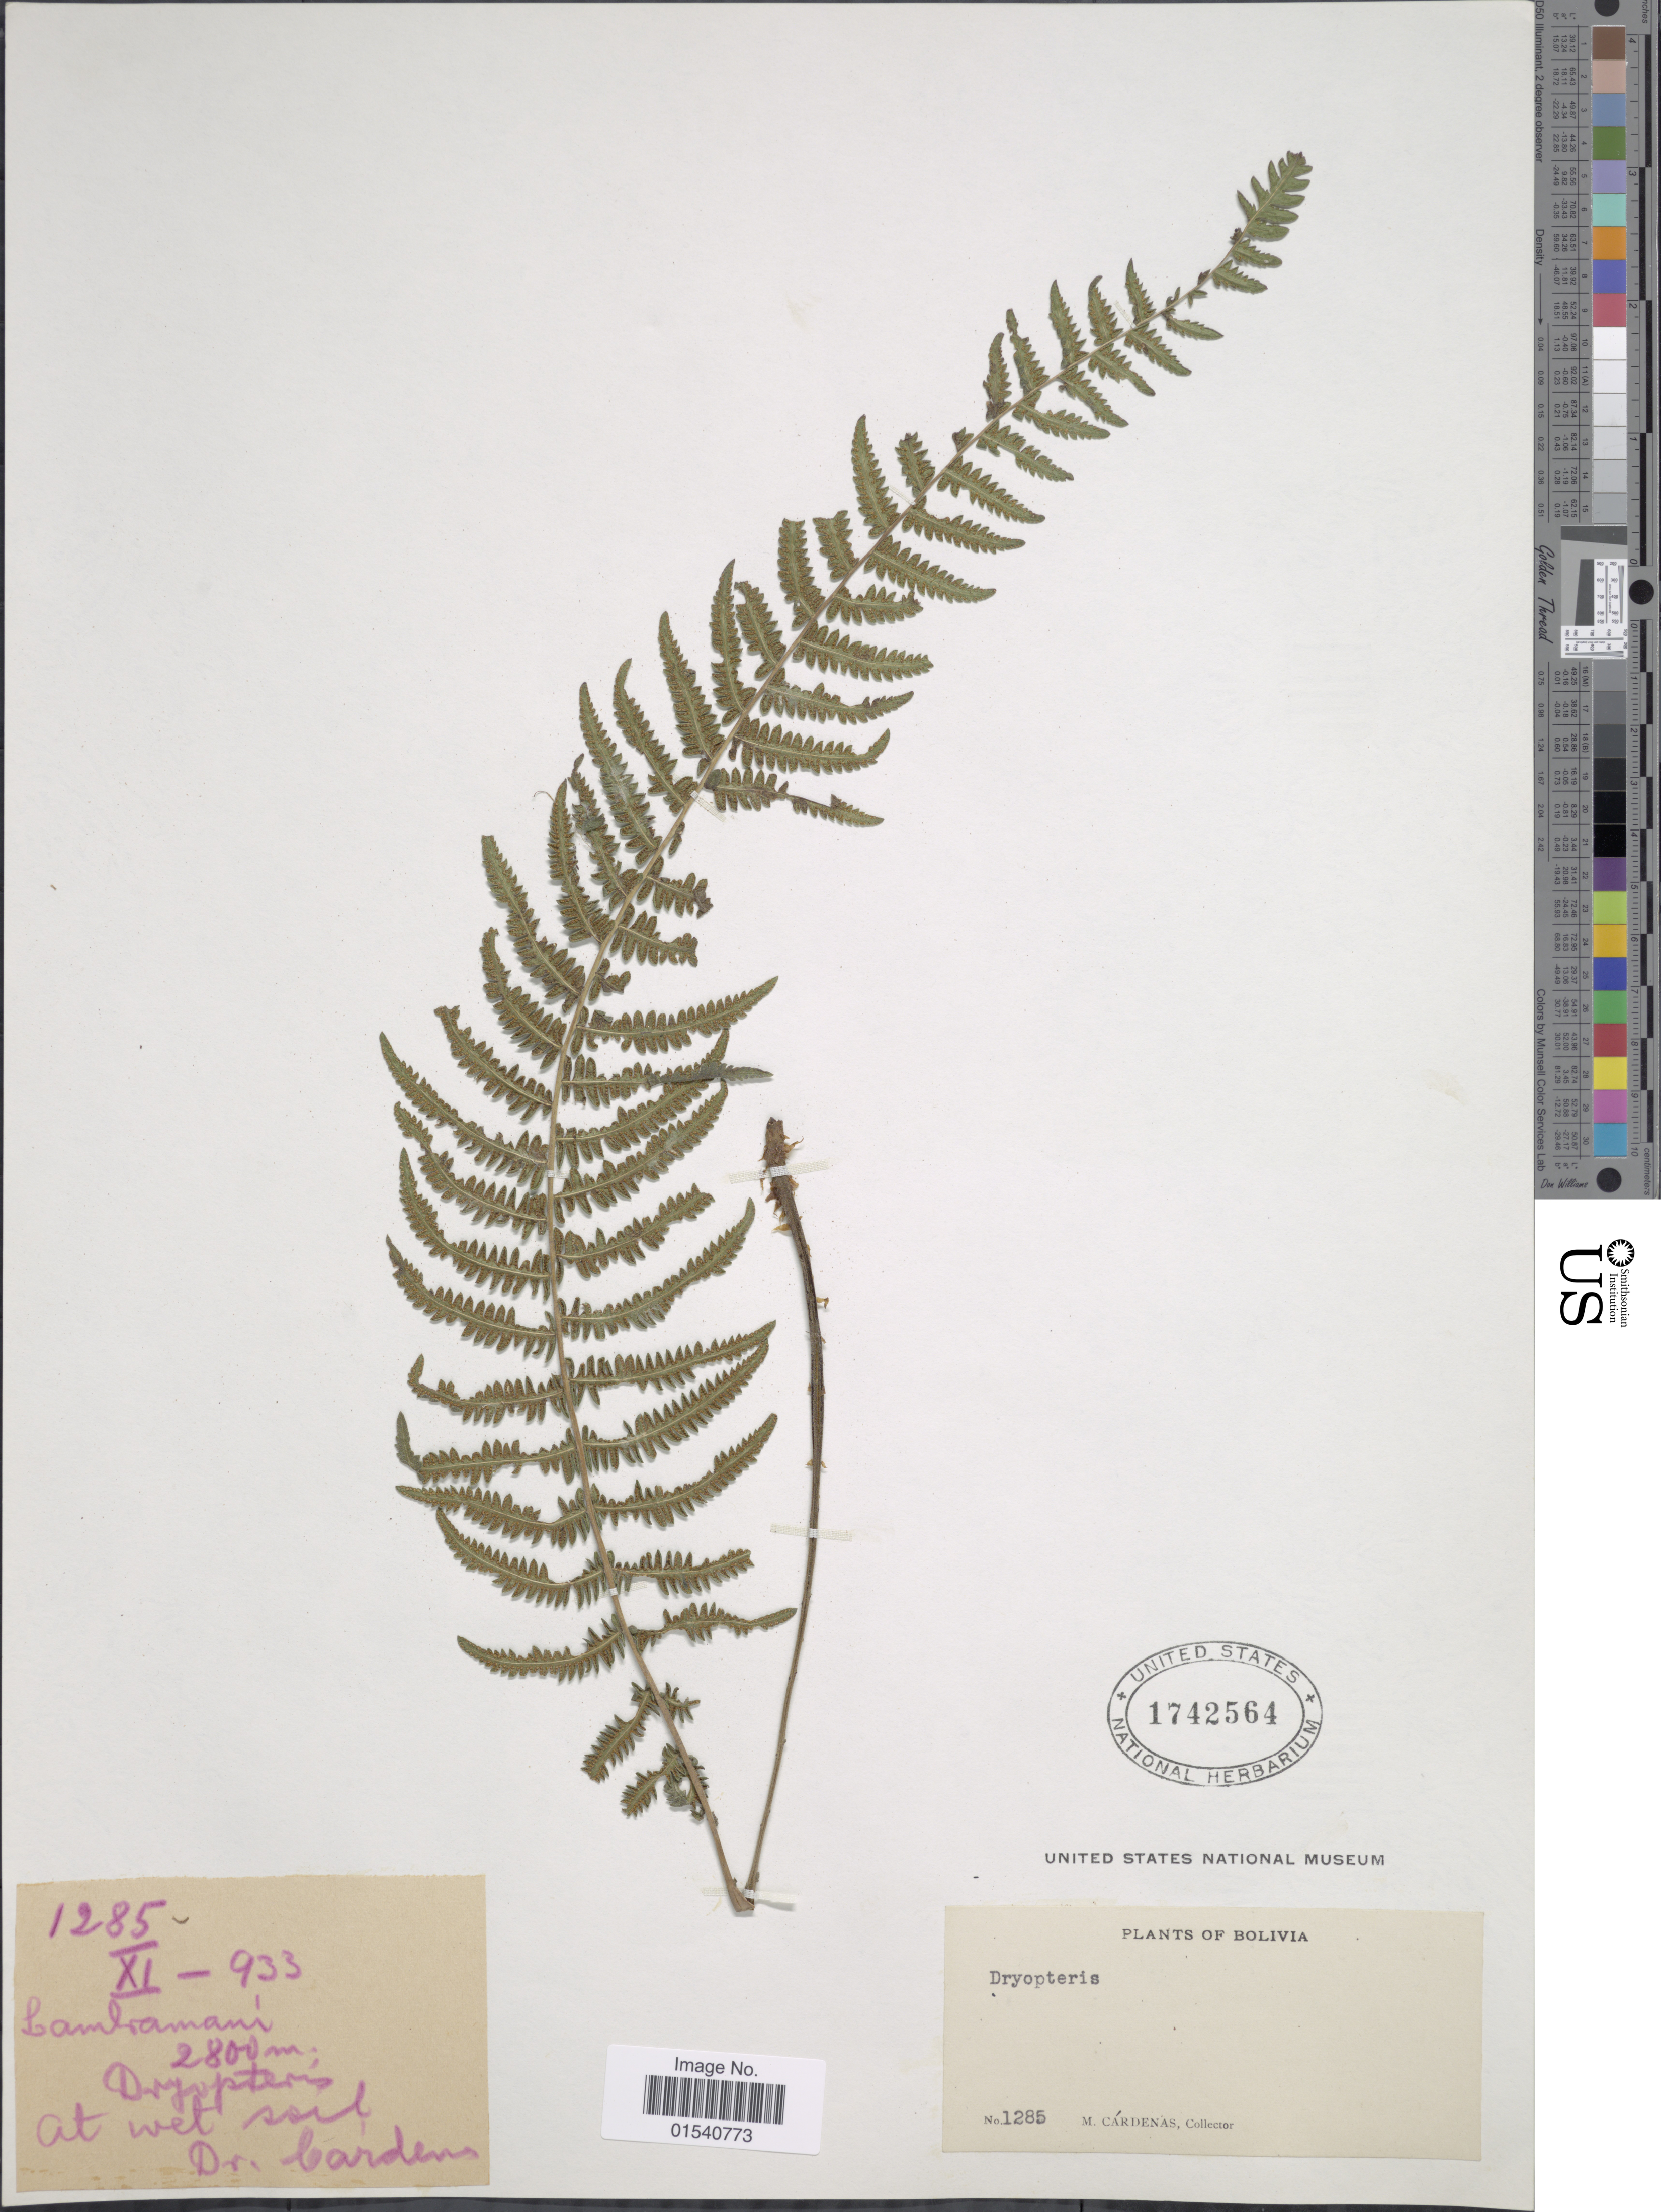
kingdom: Plantae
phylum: Tracheophyta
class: Polypodiopsida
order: Polypodiales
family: Thelypteridaceae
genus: Amauropelta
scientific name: Amauropelta rivulariformis (Rosenst.) comb. nov., ined 2015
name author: (Rosenst.)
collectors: M. Cárdenas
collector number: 1285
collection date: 1933-11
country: Bolivia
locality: Lambramani. At wet soil.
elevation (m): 2800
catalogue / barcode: US 1742564